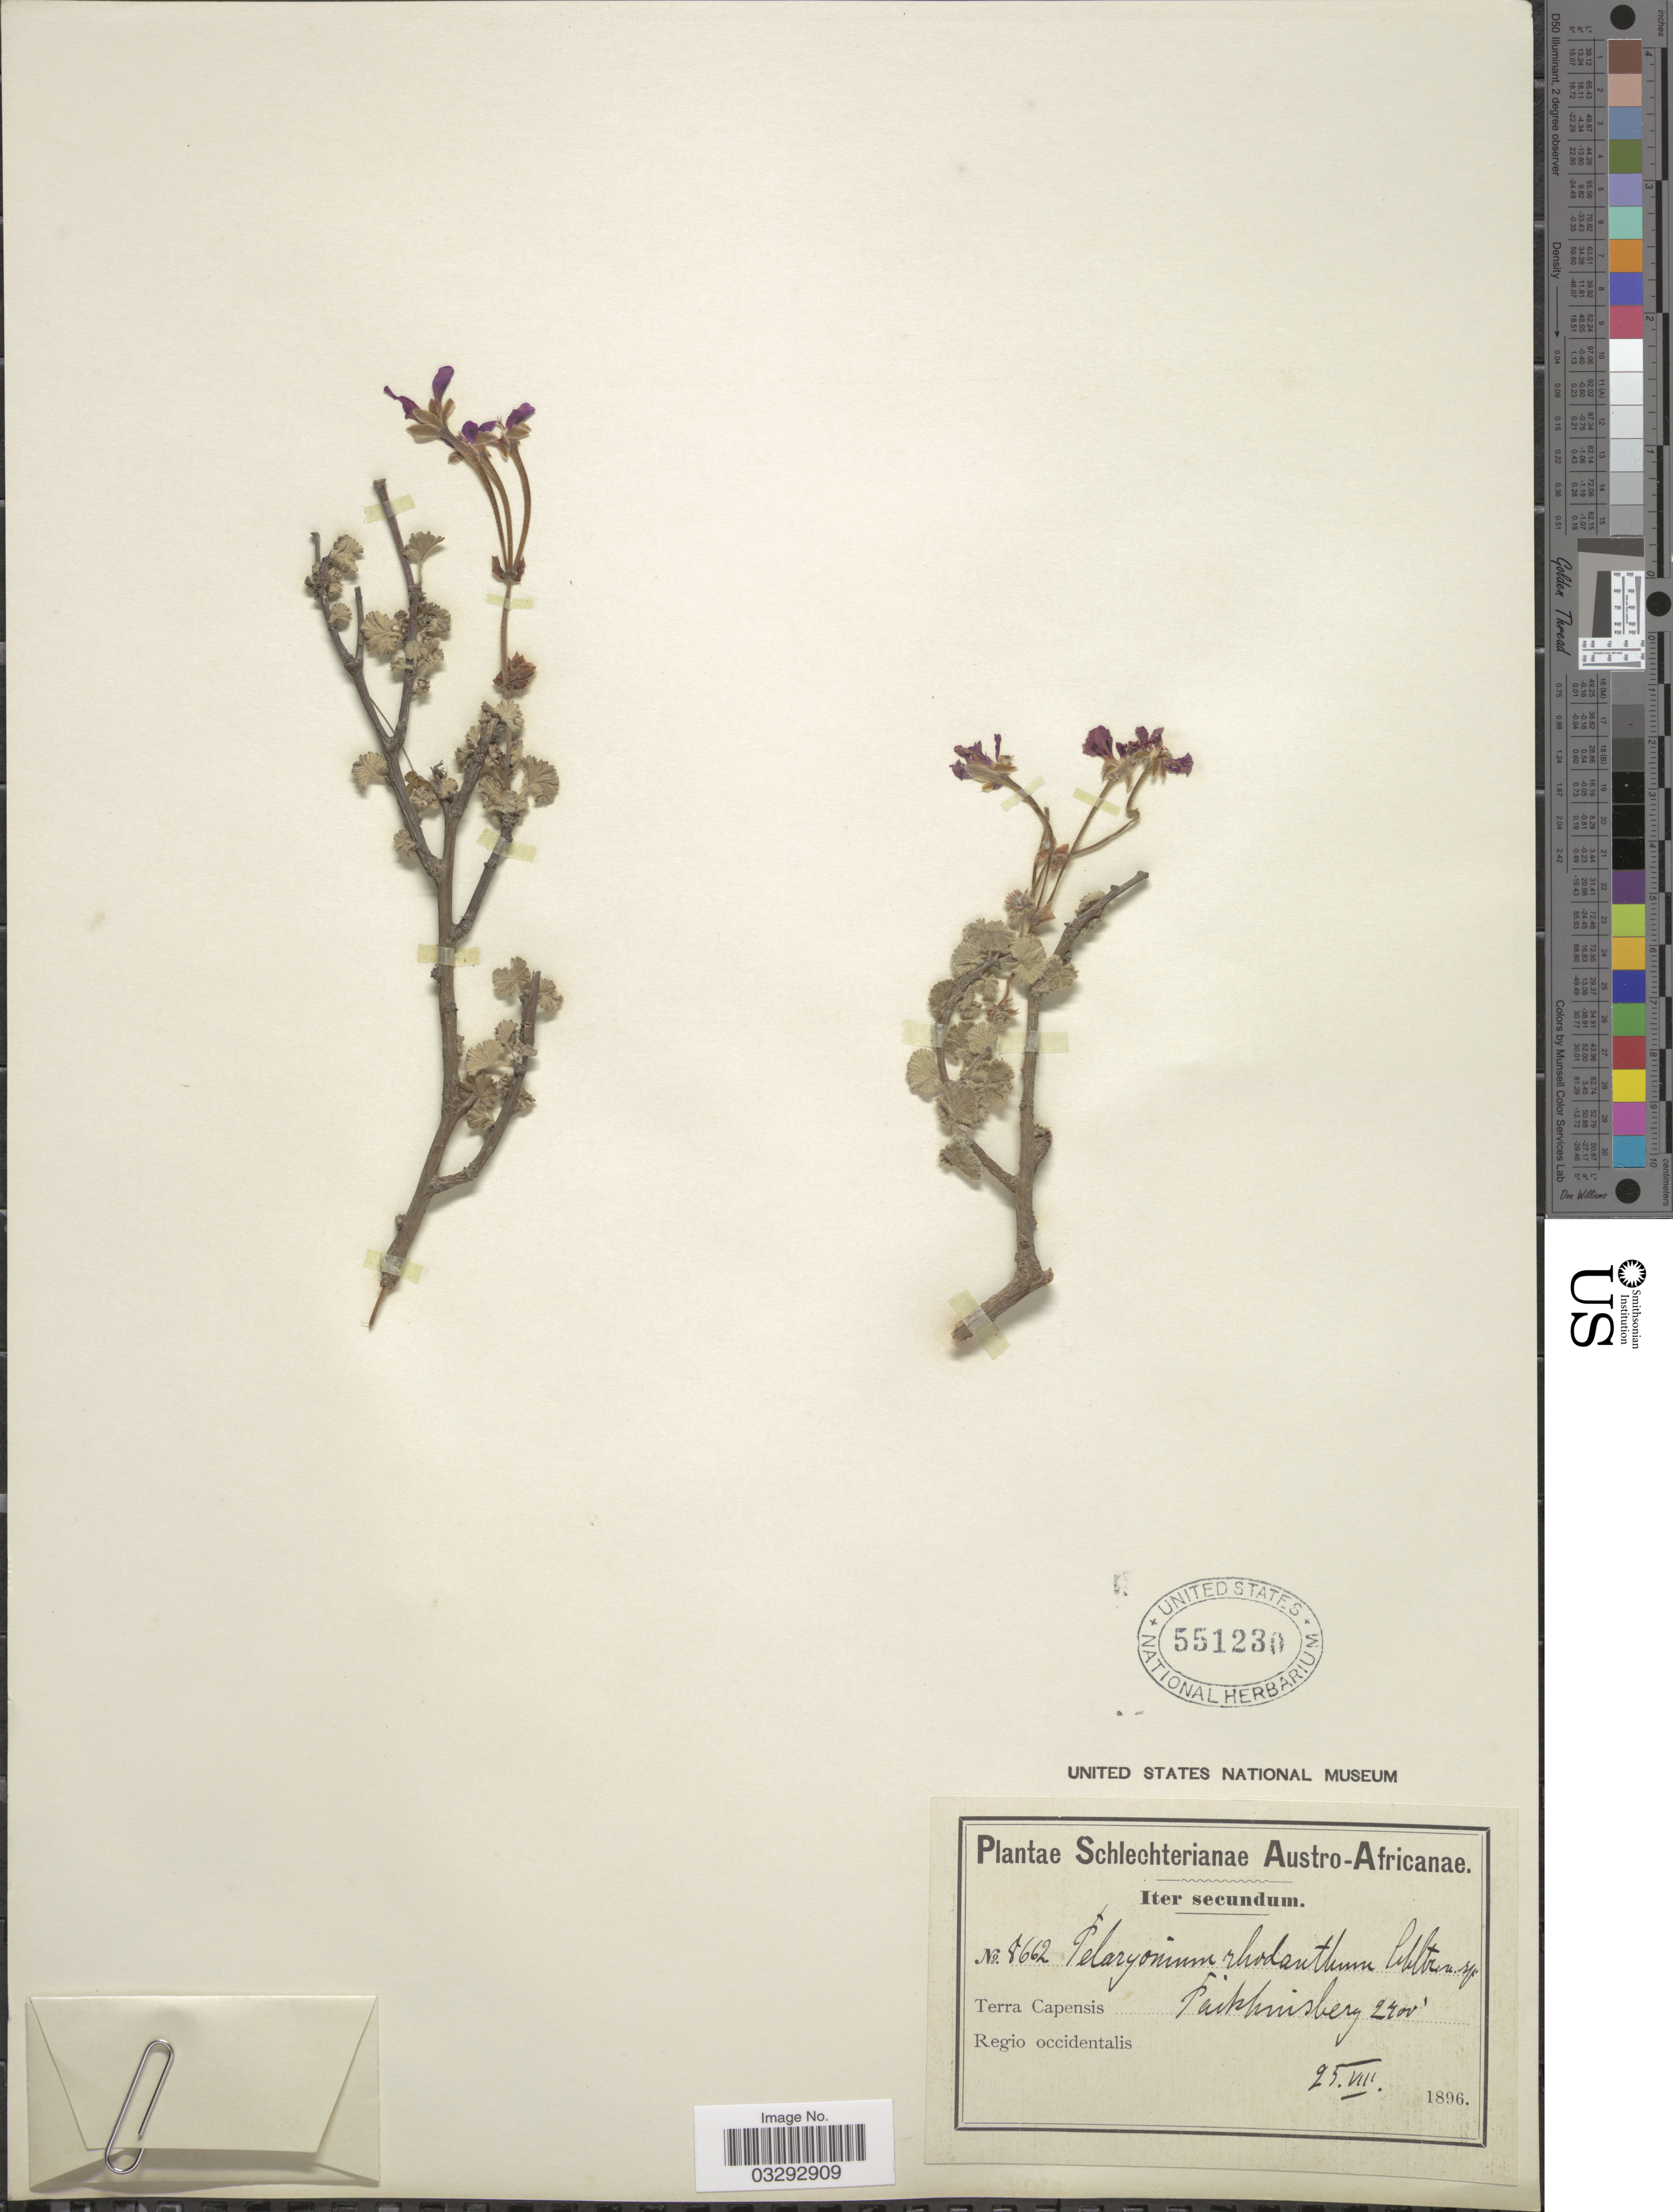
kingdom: Plantae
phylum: Tracheophyta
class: Magnoliopsida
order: Geraniales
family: Geraniaceae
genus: Pelargonium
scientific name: Pelargonium rhodanthum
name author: Sweet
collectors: Schlechter, --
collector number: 8662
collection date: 1896-08-25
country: South Africa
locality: Austro-Africanae, Terra Capensis, Regio occidentalis, Pakhuisberg.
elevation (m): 732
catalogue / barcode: US 551230